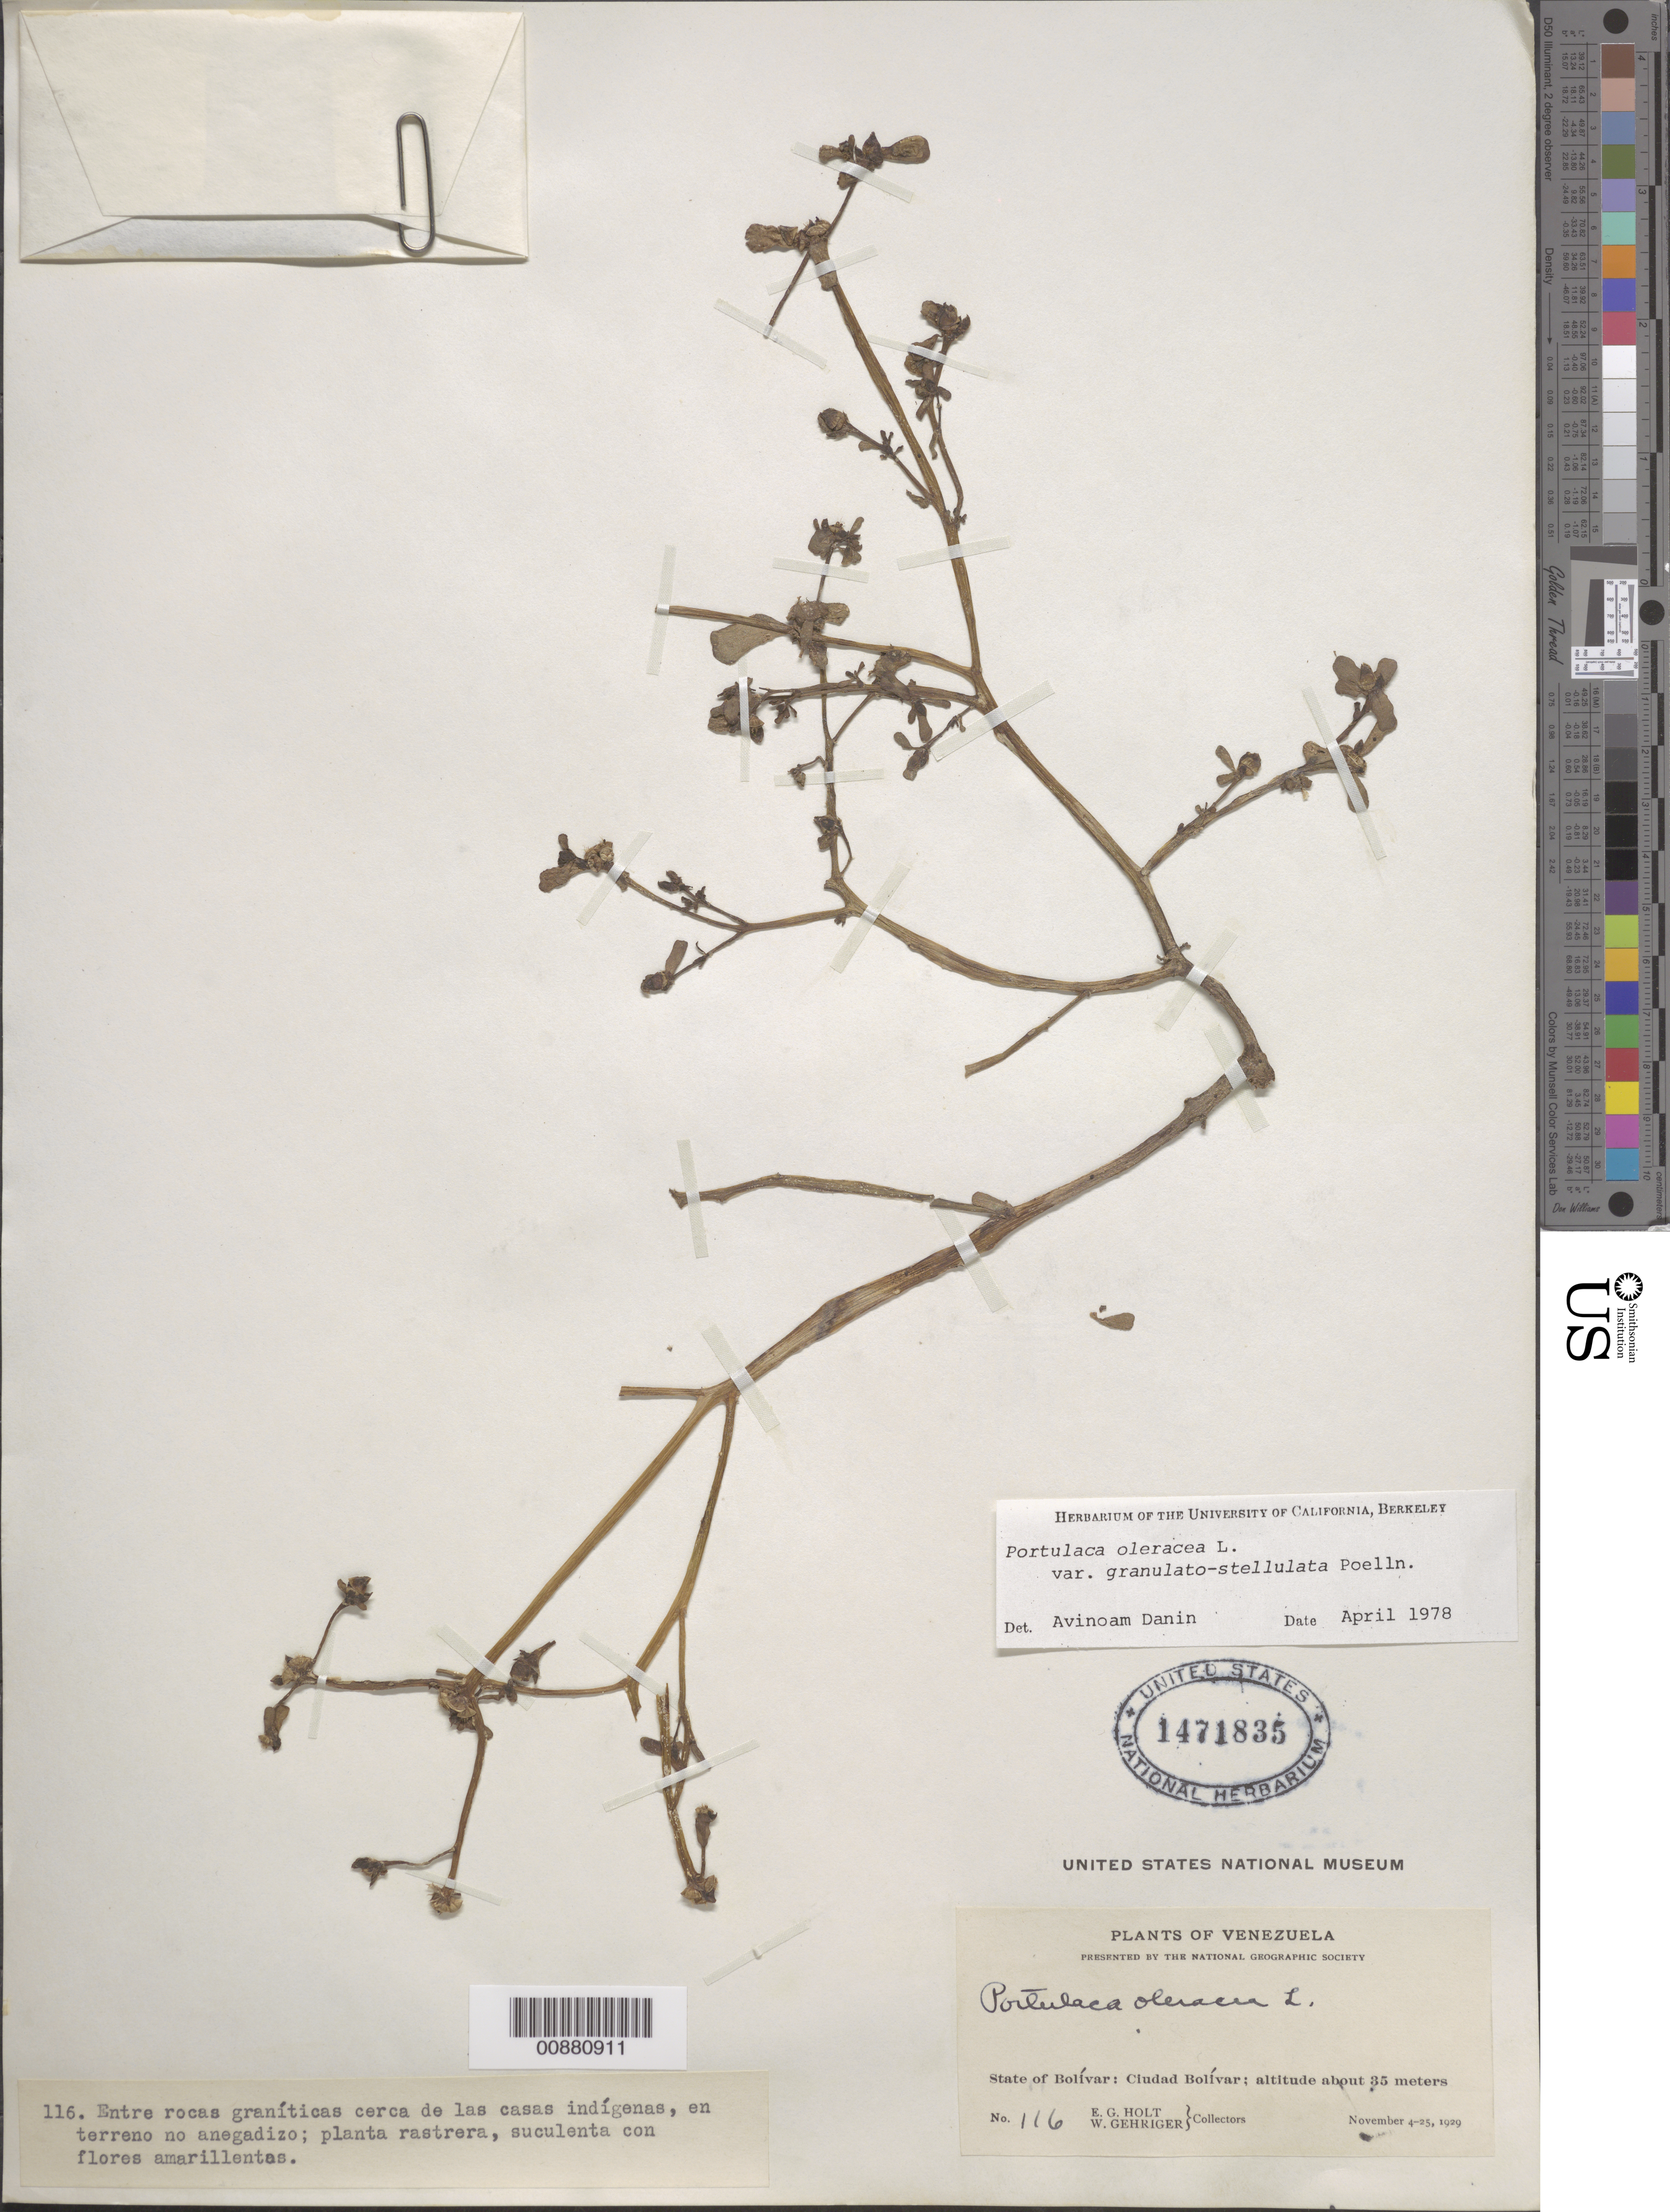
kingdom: Plantae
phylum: Tracheophyta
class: Magnoliopsida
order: Caryophyllales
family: Portulacaceae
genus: Portulaca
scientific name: Portulaca oleracea var. granulatostellulata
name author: Poelln.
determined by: Danin, A., (UC), University of California Berkeley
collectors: E. Holt & W. Gehriger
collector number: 116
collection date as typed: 4-Nov-29 to 25-Nov-29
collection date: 1929-11-04/1929-11-25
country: Venezuela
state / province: Bolívar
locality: Ciudad Bolívar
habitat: Entre rocas graníticas cerca de las casas indigenas, en terreno no anegadizo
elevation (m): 35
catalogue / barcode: US 1471835